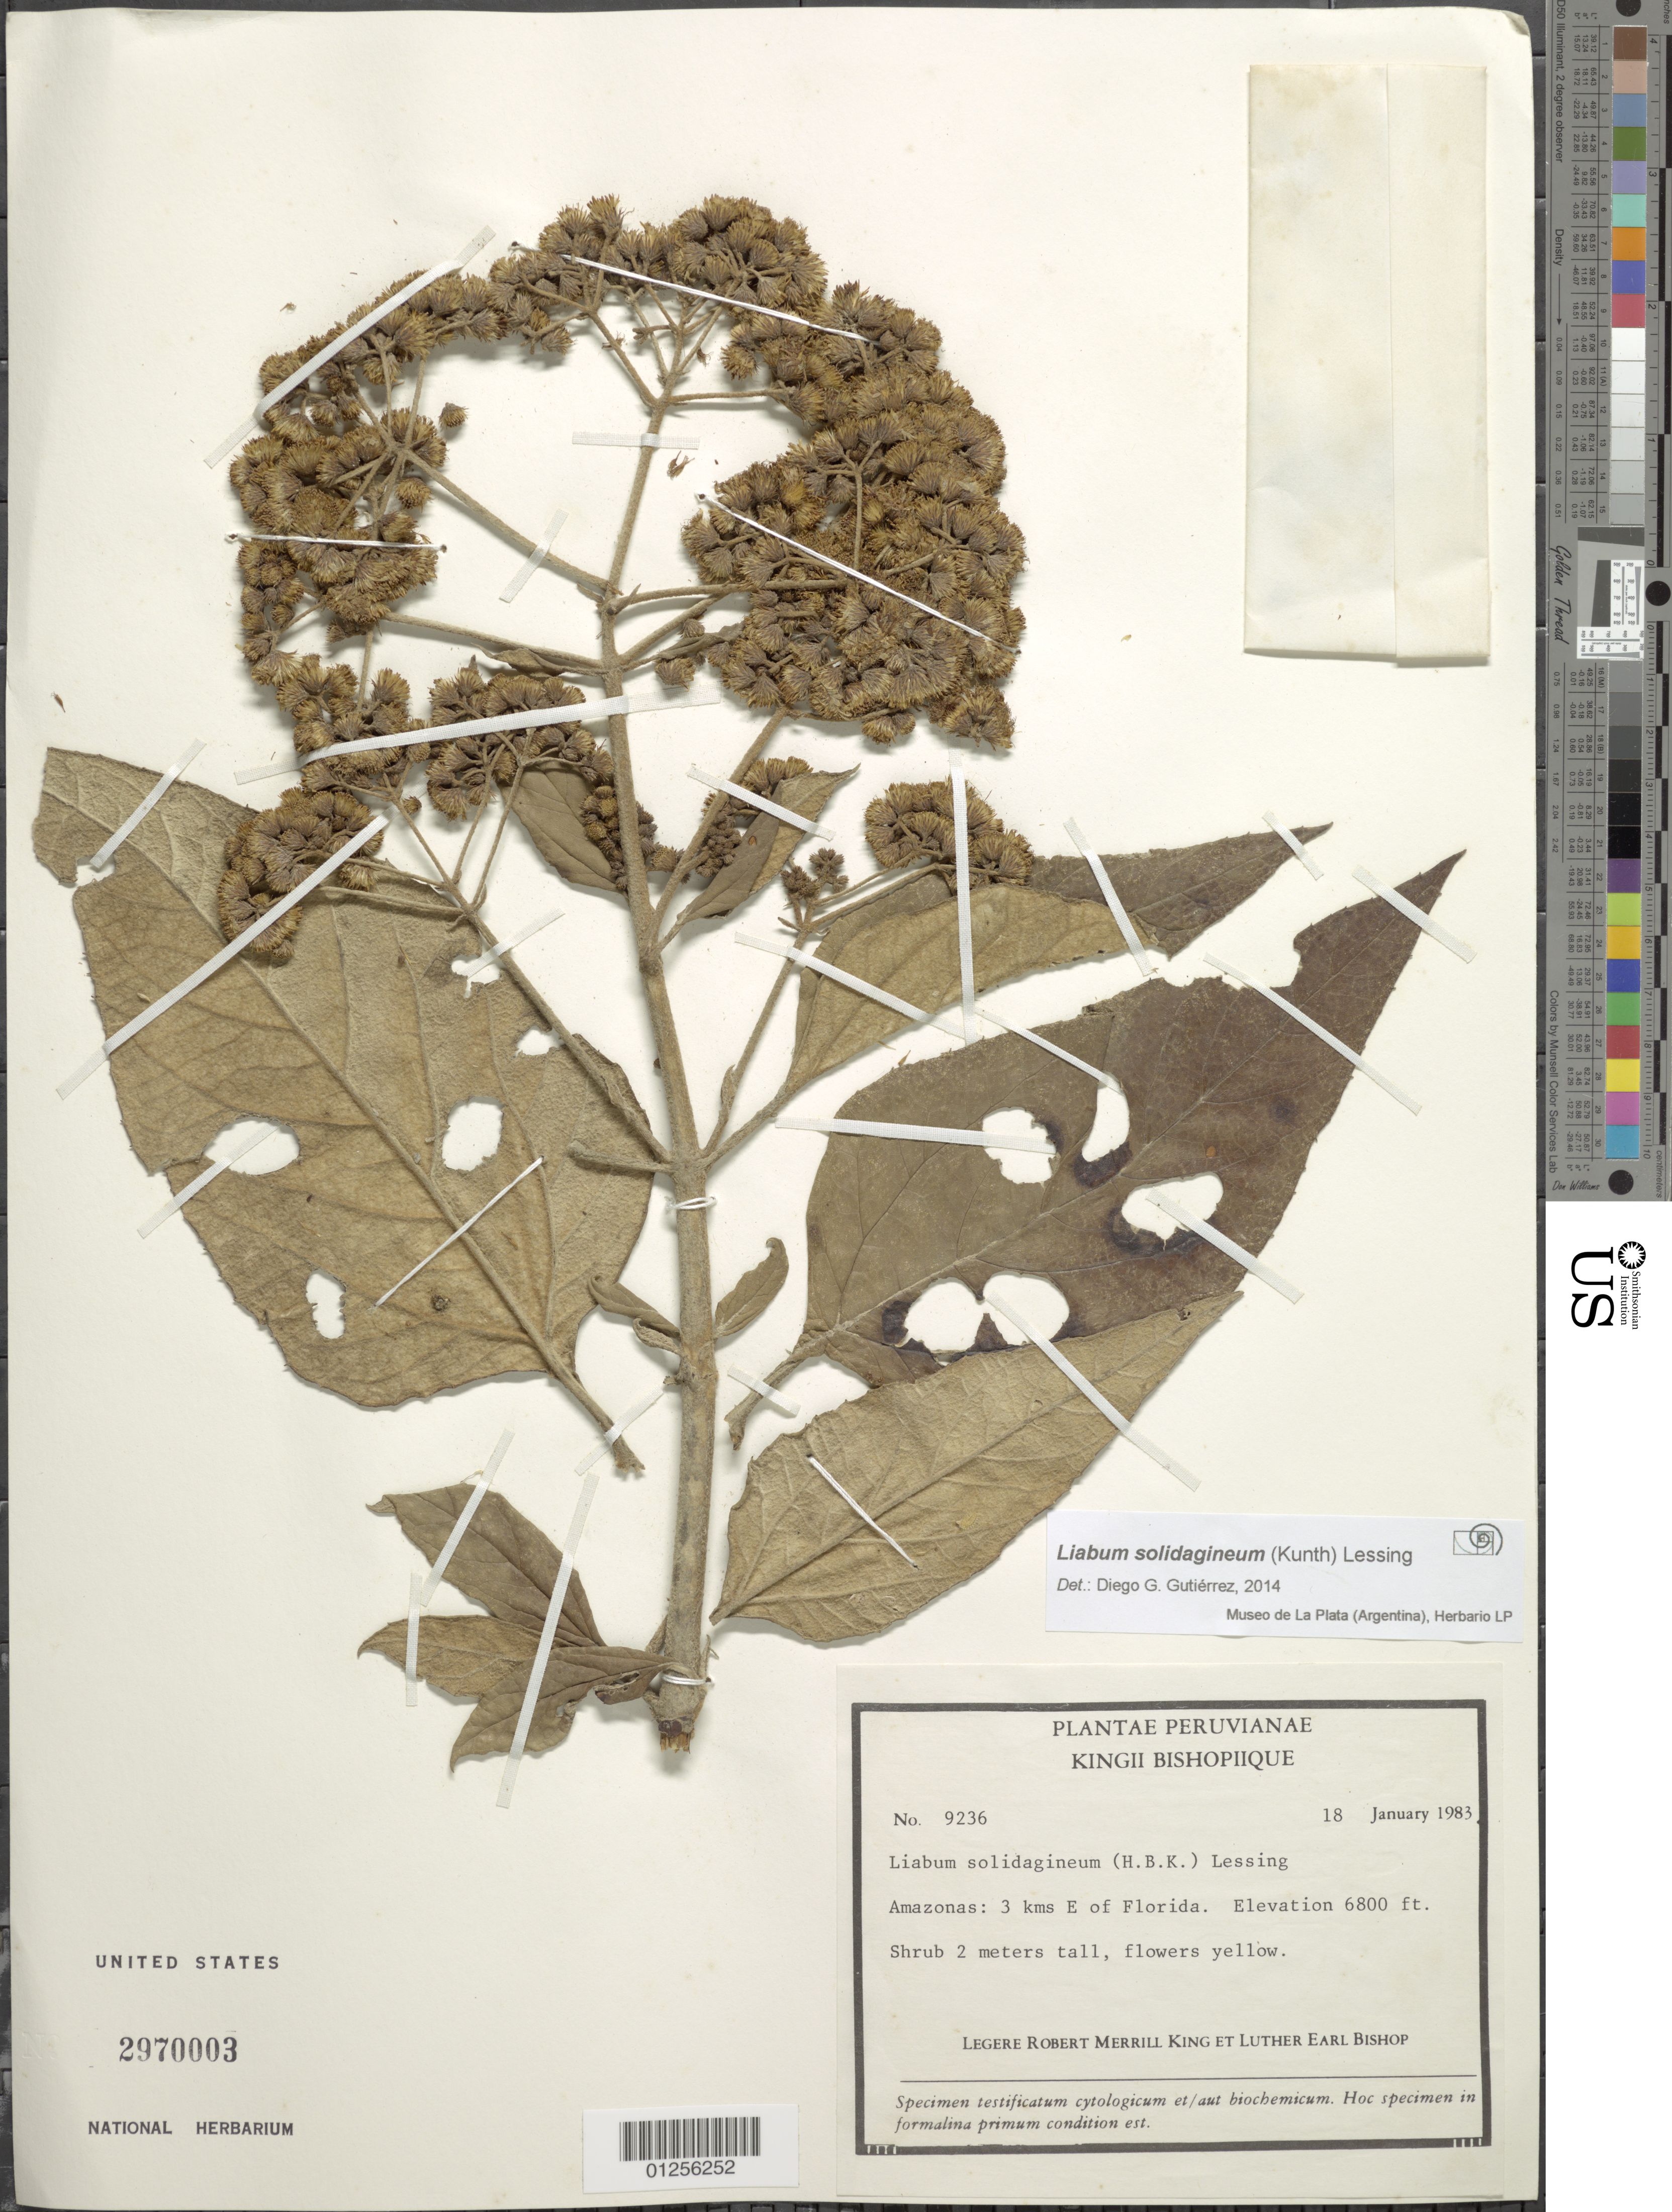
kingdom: Plantae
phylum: Tracheophyta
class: Magnoliopsida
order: Asterales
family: Asteraceae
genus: Liabum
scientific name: Liabum solidagineum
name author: (Kunth) Less.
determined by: Gutierrez, D. G.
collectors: R. M. King & L. E. Bishop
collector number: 9236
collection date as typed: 18 January 1983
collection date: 1983-01-18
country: Peru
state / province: Amazonas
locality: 3 km E of Florida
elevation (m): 2073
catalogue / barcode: US 2970003